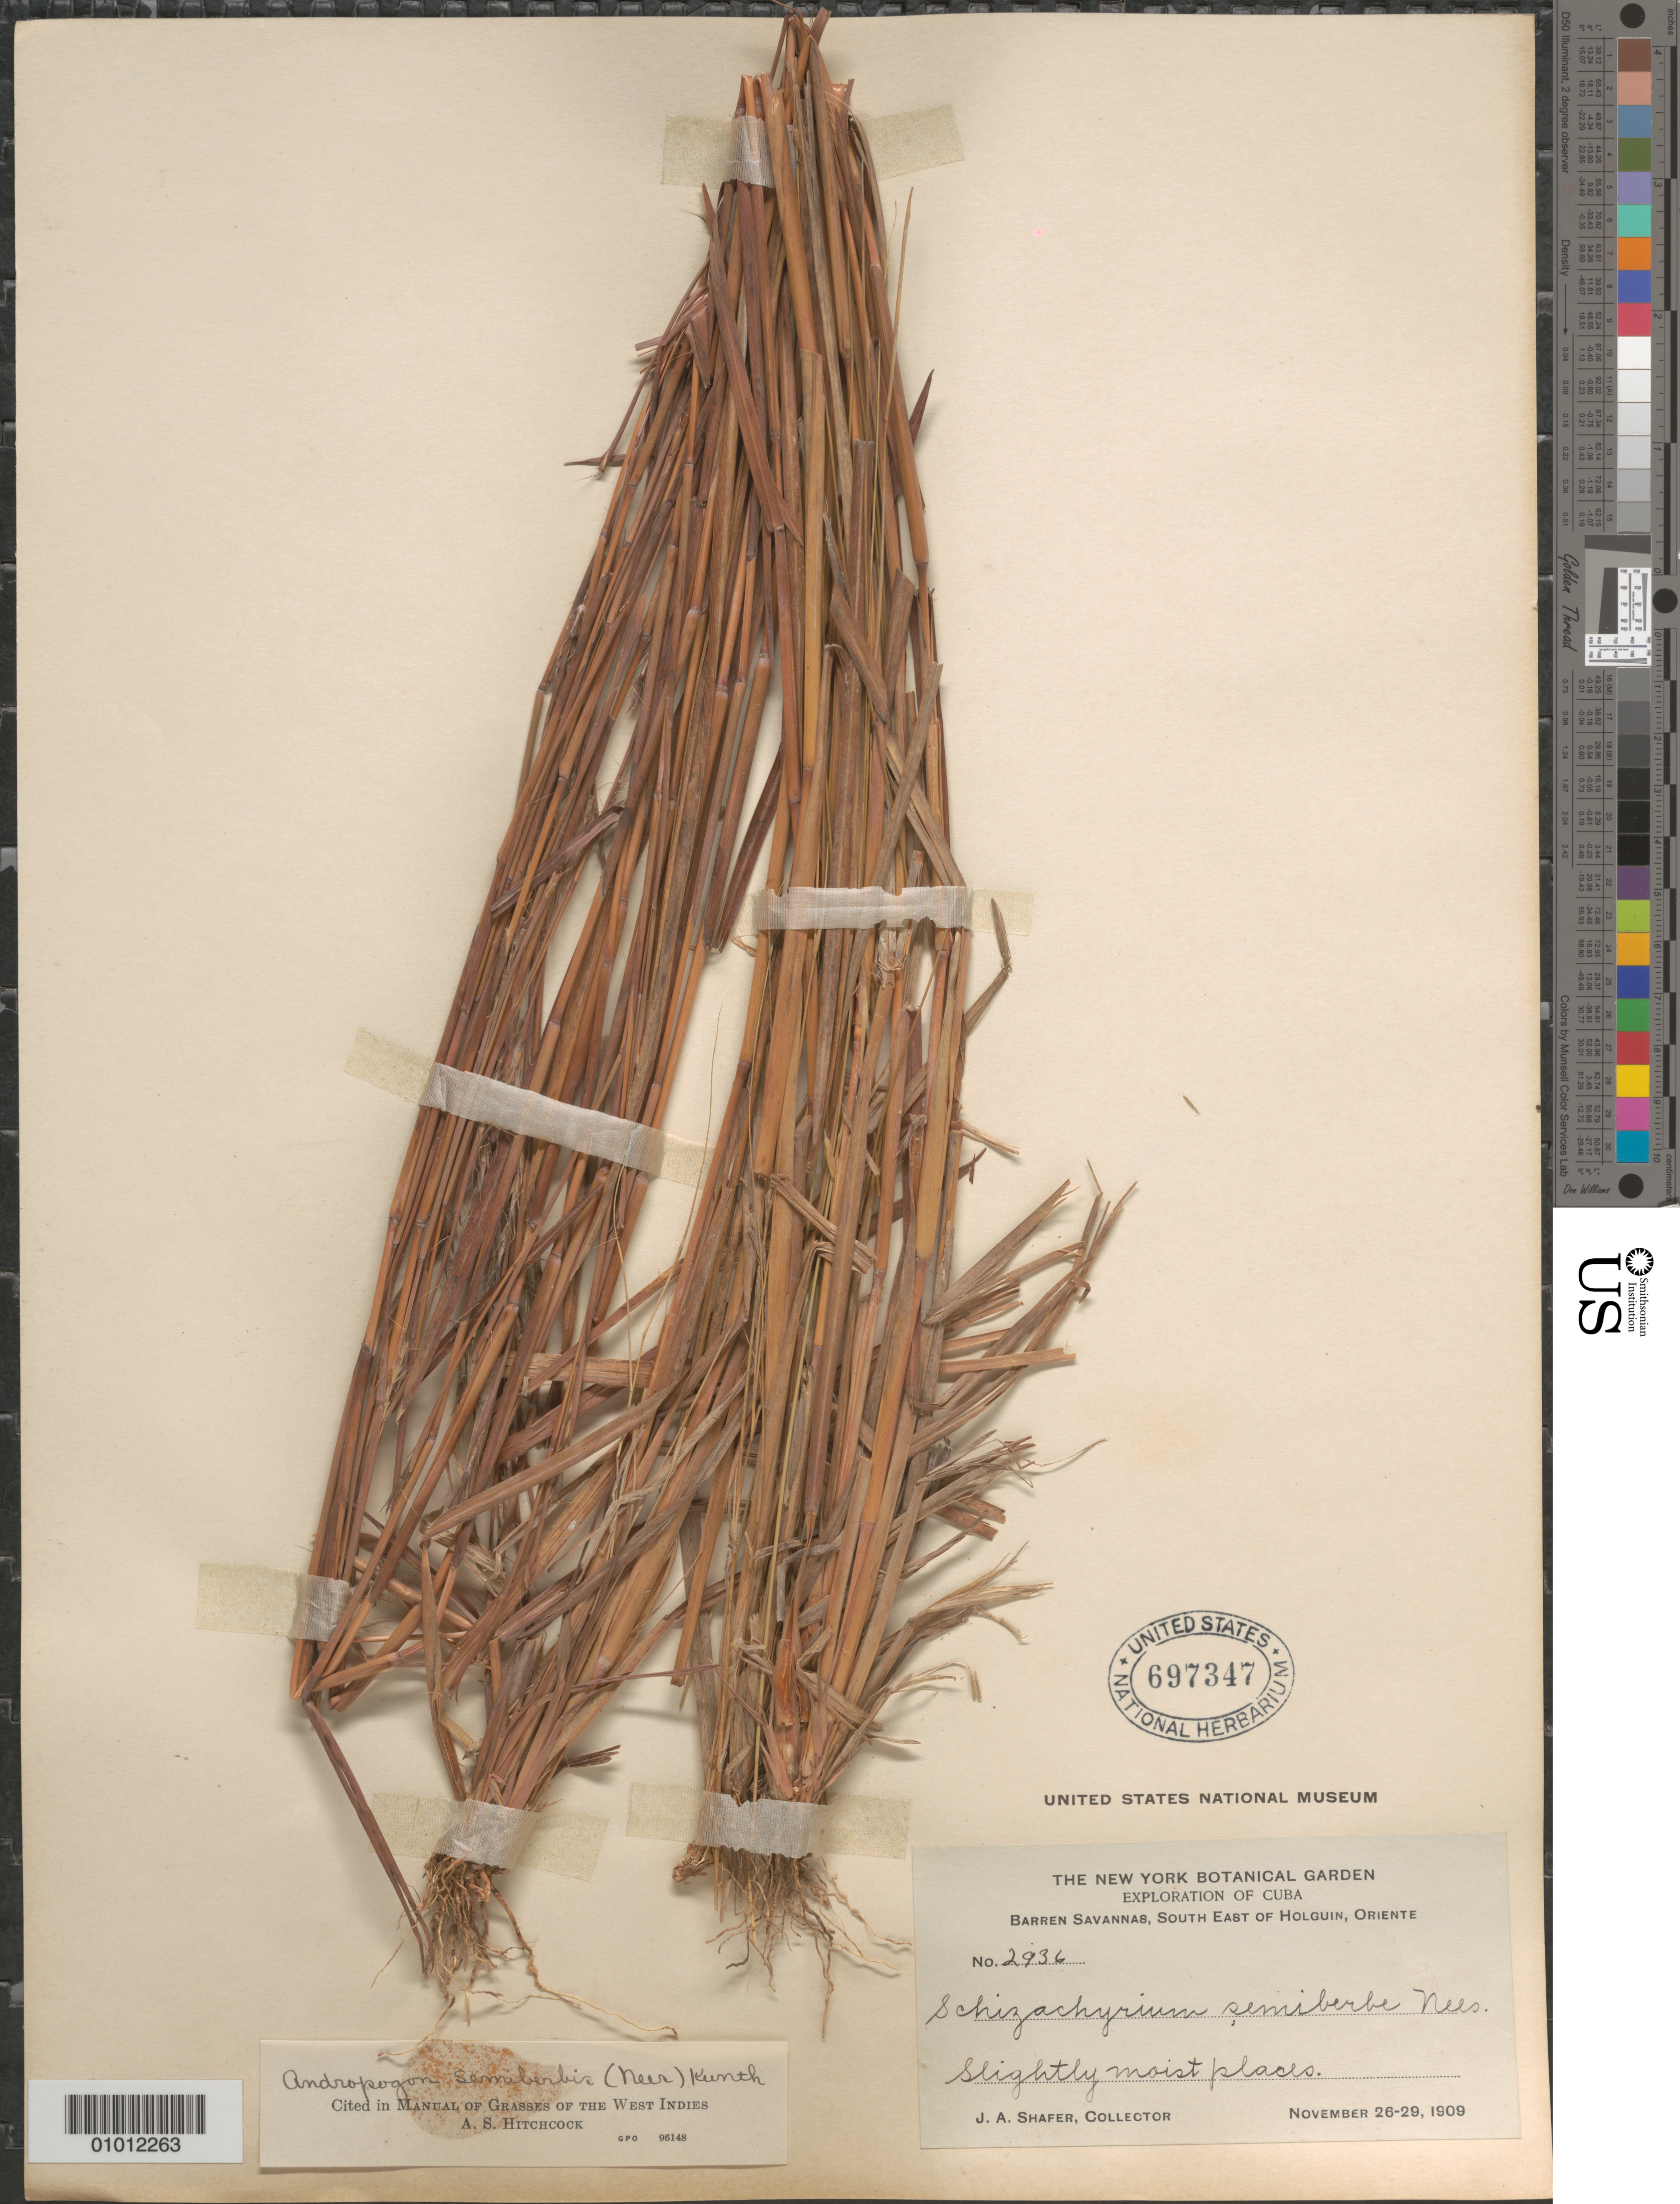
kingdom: Plantae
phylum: Tracheophyta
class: Liliopsida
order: Poales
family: Poaceae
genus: Schizachyrium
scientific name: Schizachyrium semiberbe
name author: Nees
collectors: J. A. Shafer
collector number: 2936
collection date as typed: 26 Nov 1909 to 29 Nov 1909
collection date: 1909-11-26/1909-11-29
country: Cuba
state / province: Holguín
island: Cuba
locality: Barren Savannas, SE of Holguin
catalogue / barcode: US 697347